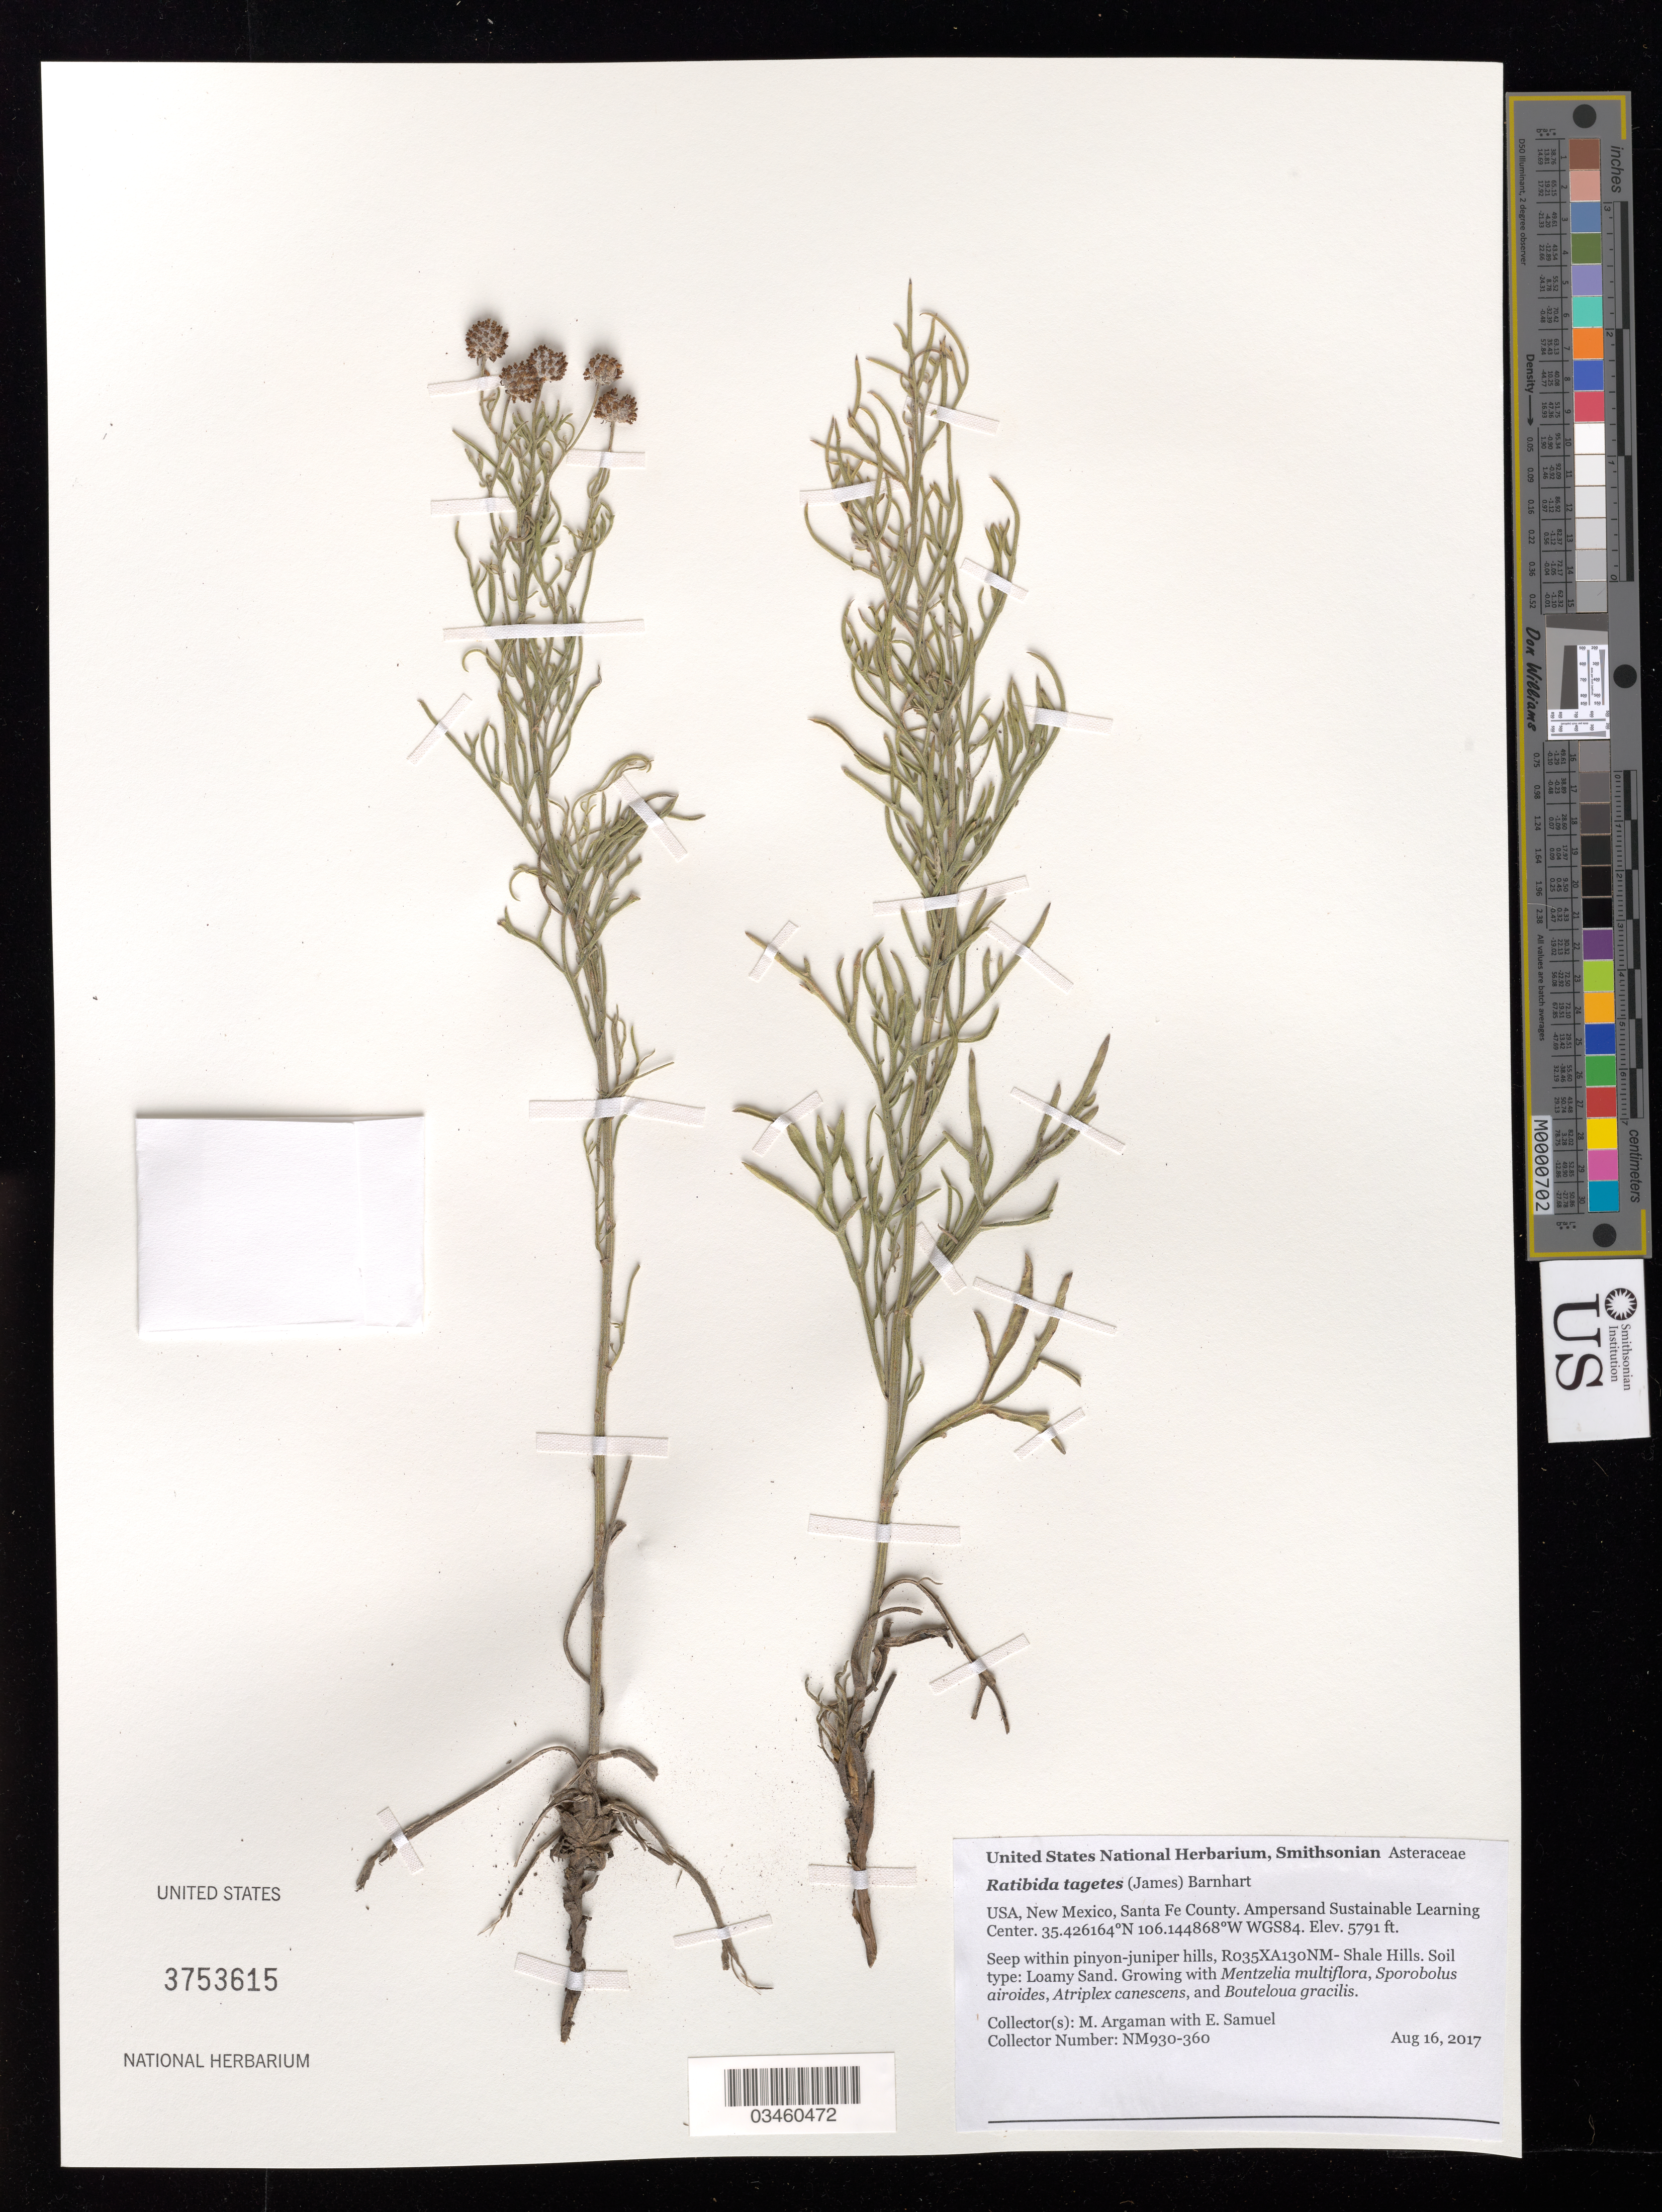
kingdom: Plantae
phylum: Tracheophyta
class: Magnoliopsida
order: Asterales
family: Asteraceae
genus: Ratibida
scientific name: Ratibida tagetes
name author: (James) Barnhart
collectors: M. Argaman & E. Samuel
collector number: NM930-360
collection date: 2017-08-16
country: United States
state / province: New Mexico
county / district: Santa Fe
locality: Ampersand Sustainable Learning Center, Along drainage by restoration area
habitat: R035XA130NM- Shale Hills. Loamy sand. Seep within pinyon-juniper hills.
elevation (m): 1765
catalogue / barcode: US 3753615